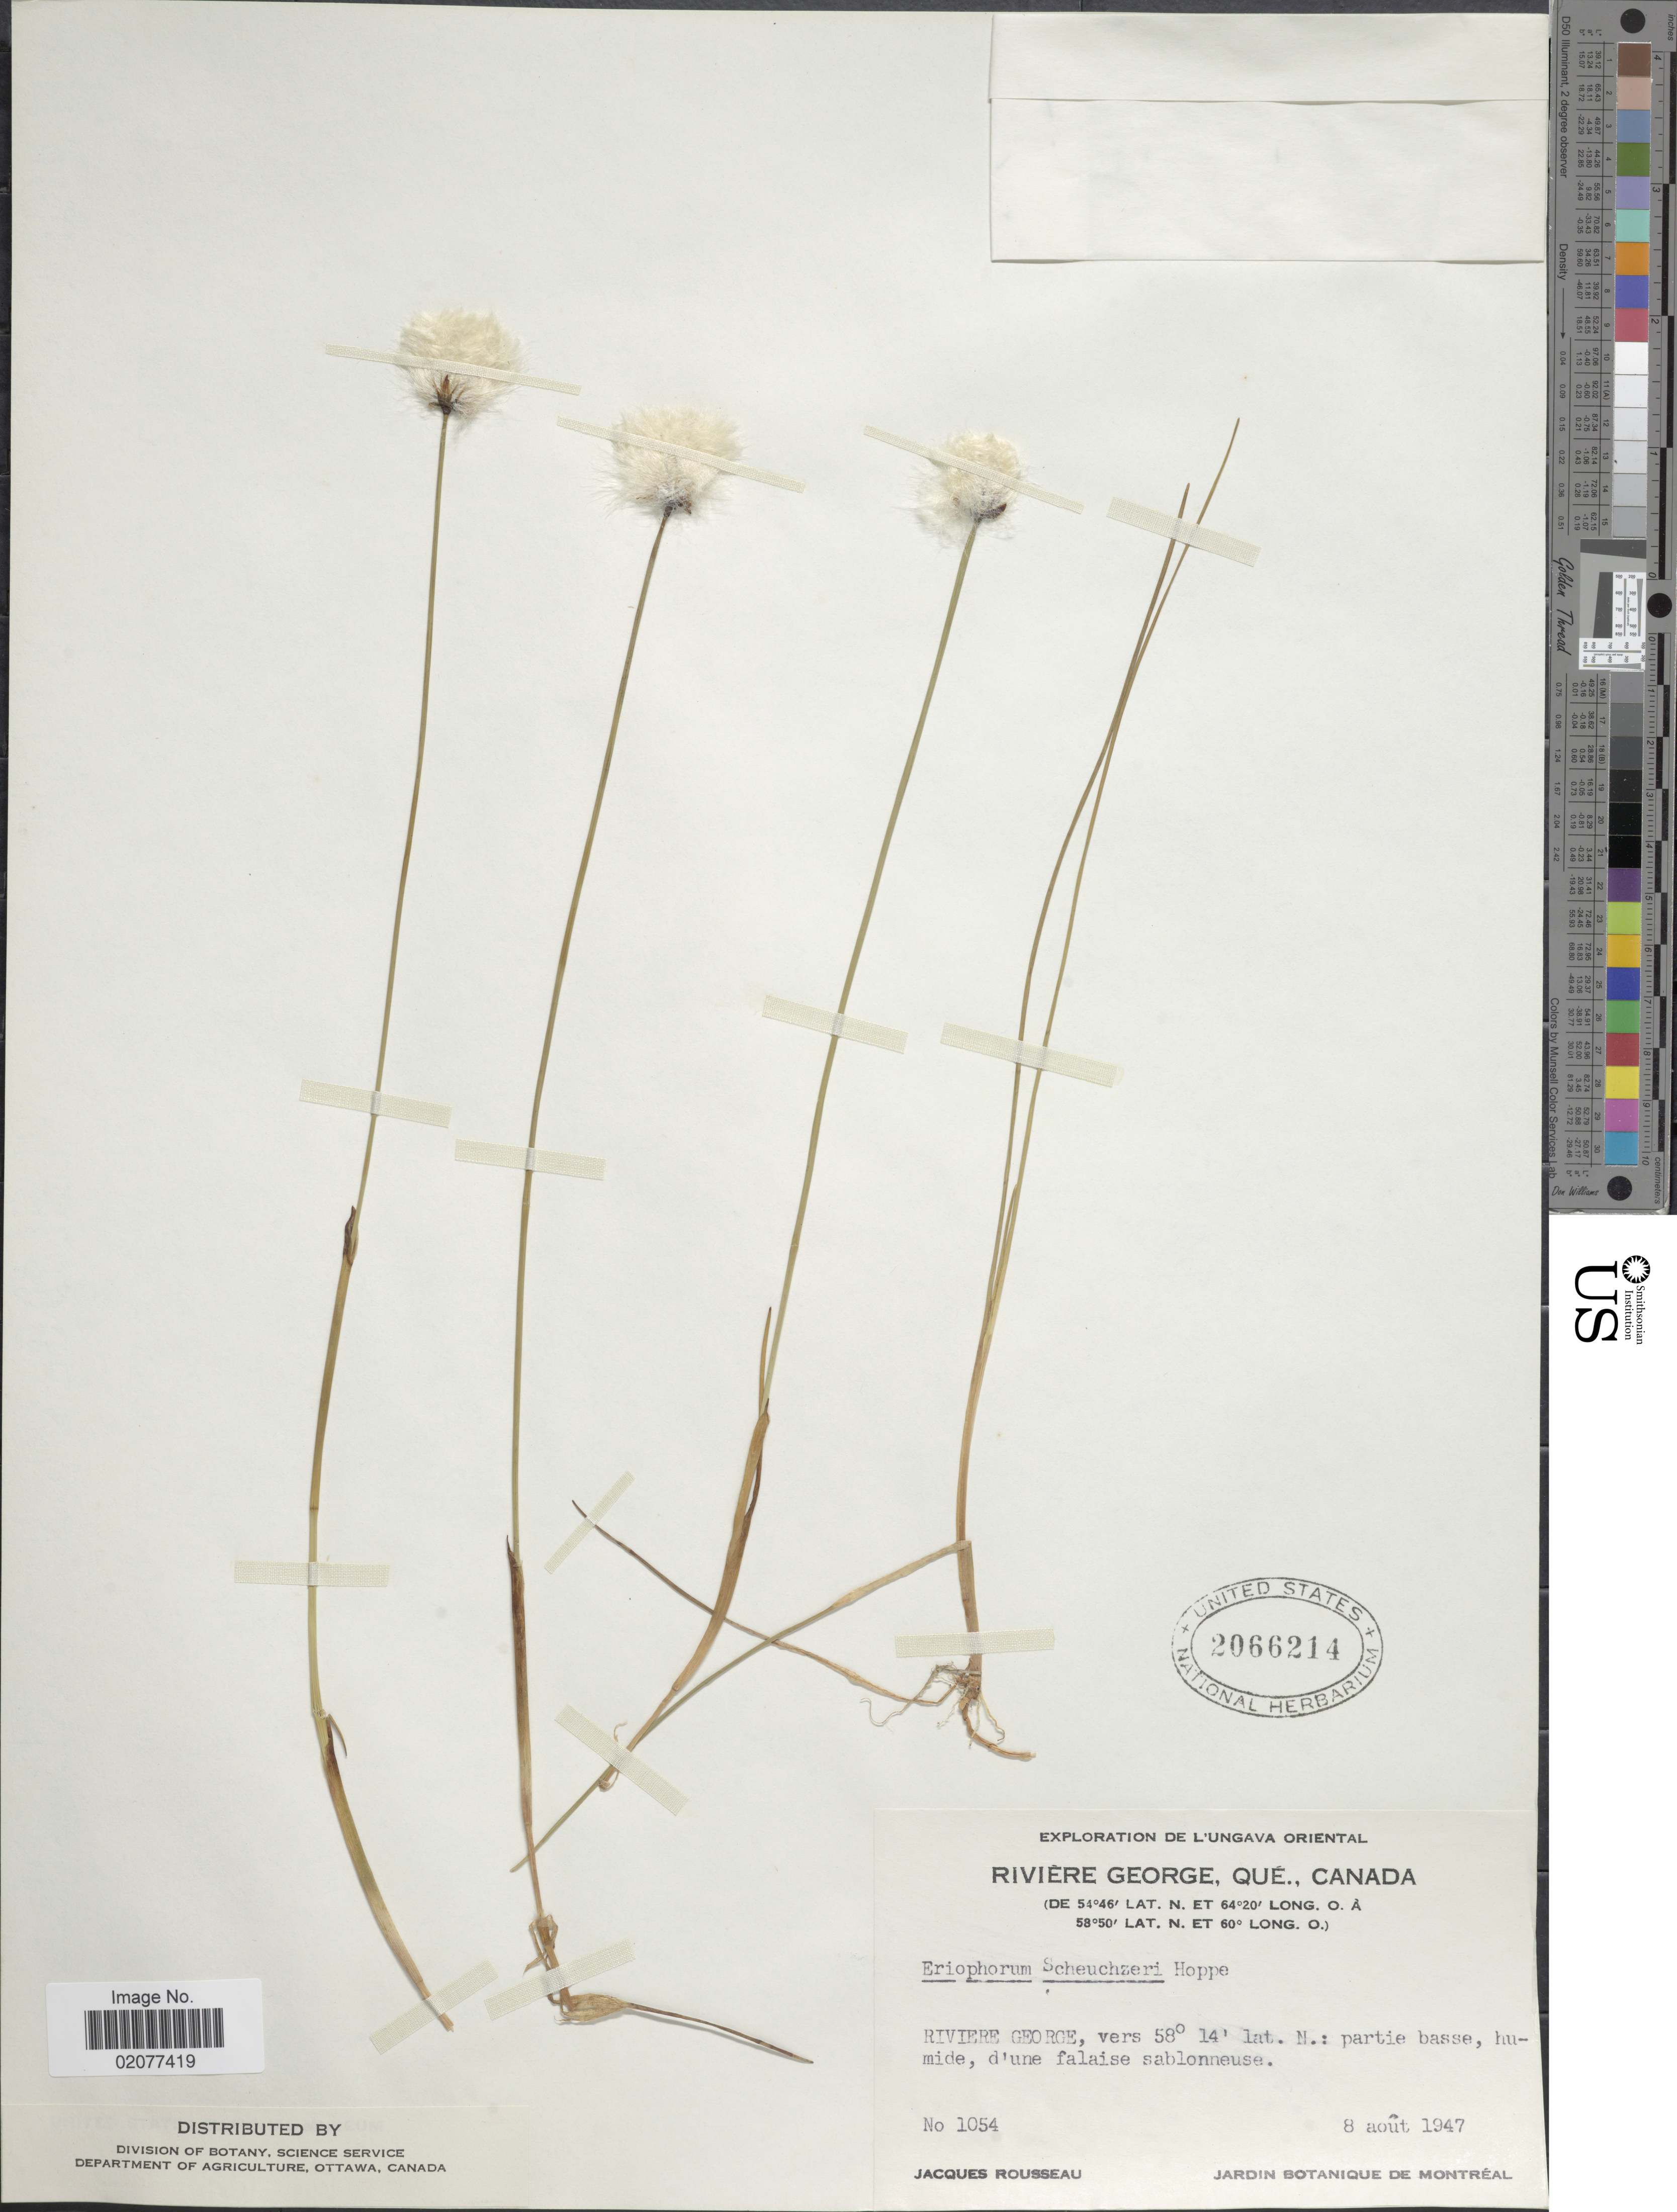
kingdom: Plantae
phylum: Tracheophyta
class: Liliopsida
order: Poales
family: Cyperaceae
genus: Eriophorum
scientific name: Eriophorum scheuchzeri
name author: Hoppe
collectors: J. Rousseau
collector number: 1054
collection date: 1947-08-08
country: Canada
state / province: Quebec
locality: Rviere George, Que. Canada. Riviere George.Humide, d'une falaise sablonneuse. L 'Ungava Oriental.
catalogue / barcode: US 2066214